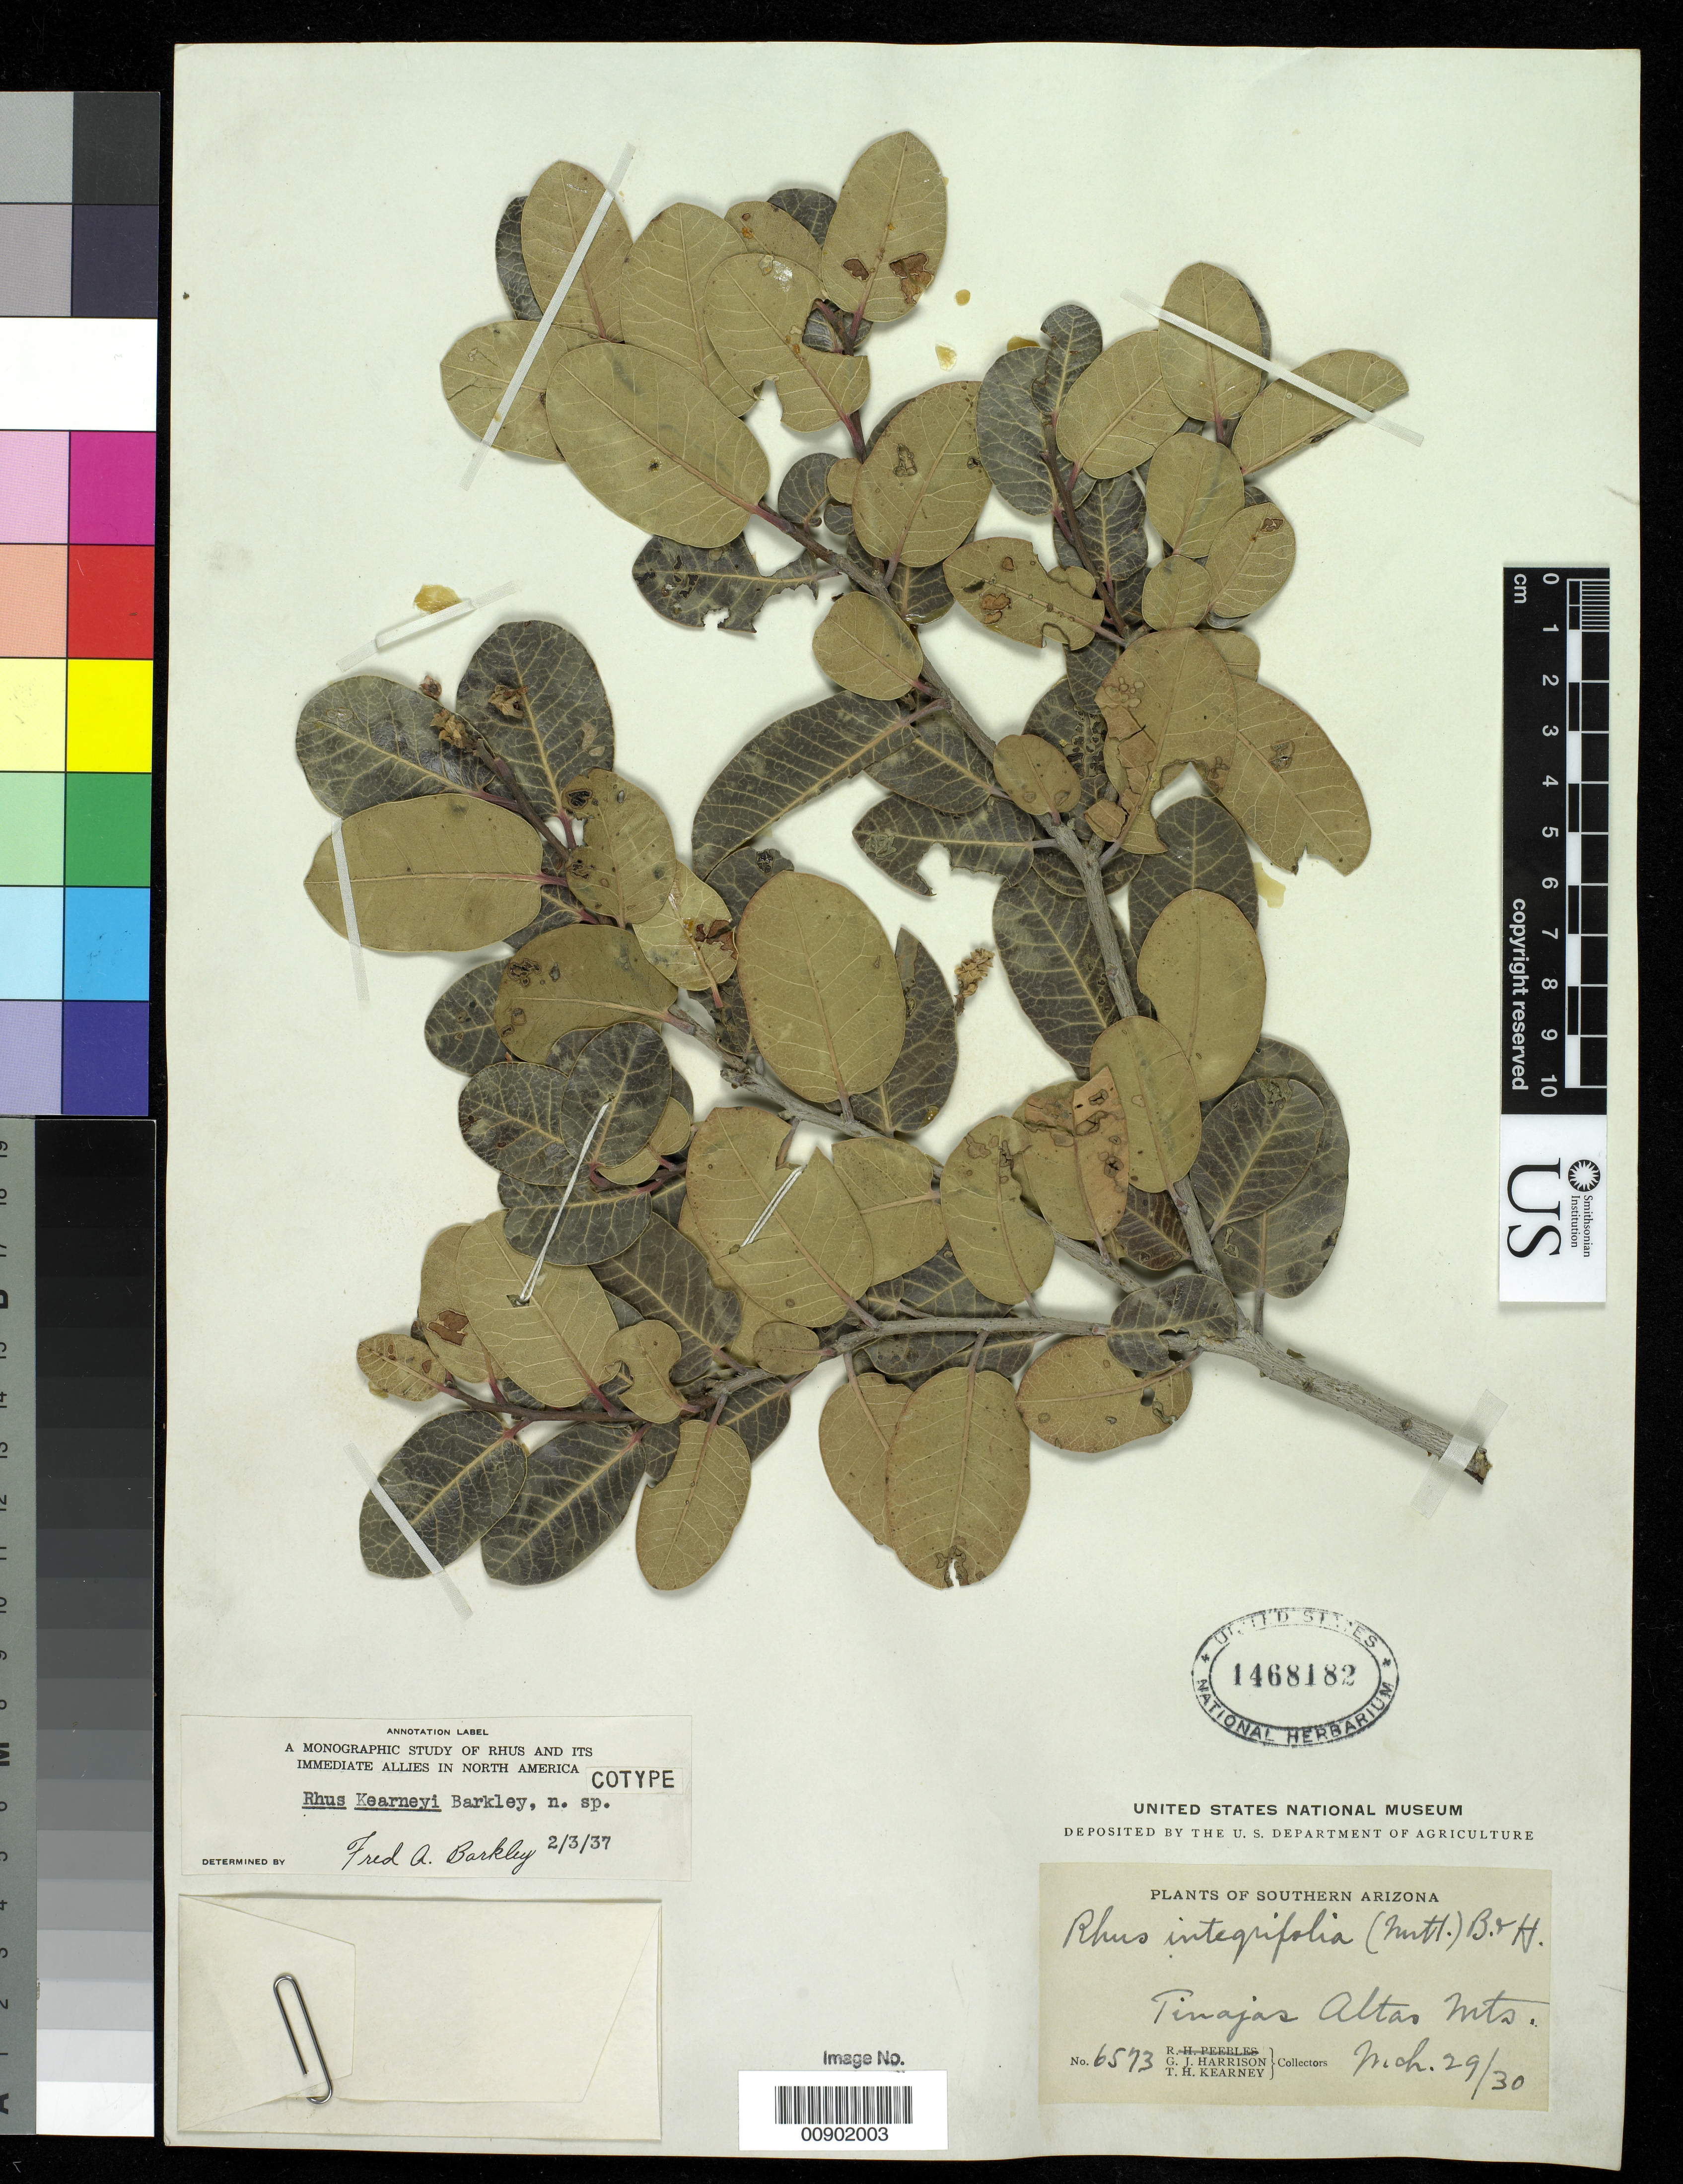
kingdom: Plantae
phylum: Tracheophyta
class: Magnoliopsida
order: Sapindales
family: Anacardiaceae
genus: Rhus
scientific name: Rhus kearneyi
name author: F.A. Barkley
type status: Isotype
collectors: G. J. Harrison & T. H. Kearney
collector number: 6573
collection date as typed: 29 Mar 1930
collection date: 1930-03-29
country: United States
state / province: Arizona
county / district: Yuma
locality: Tinajas Altas Mts.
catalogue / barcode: US 1468182